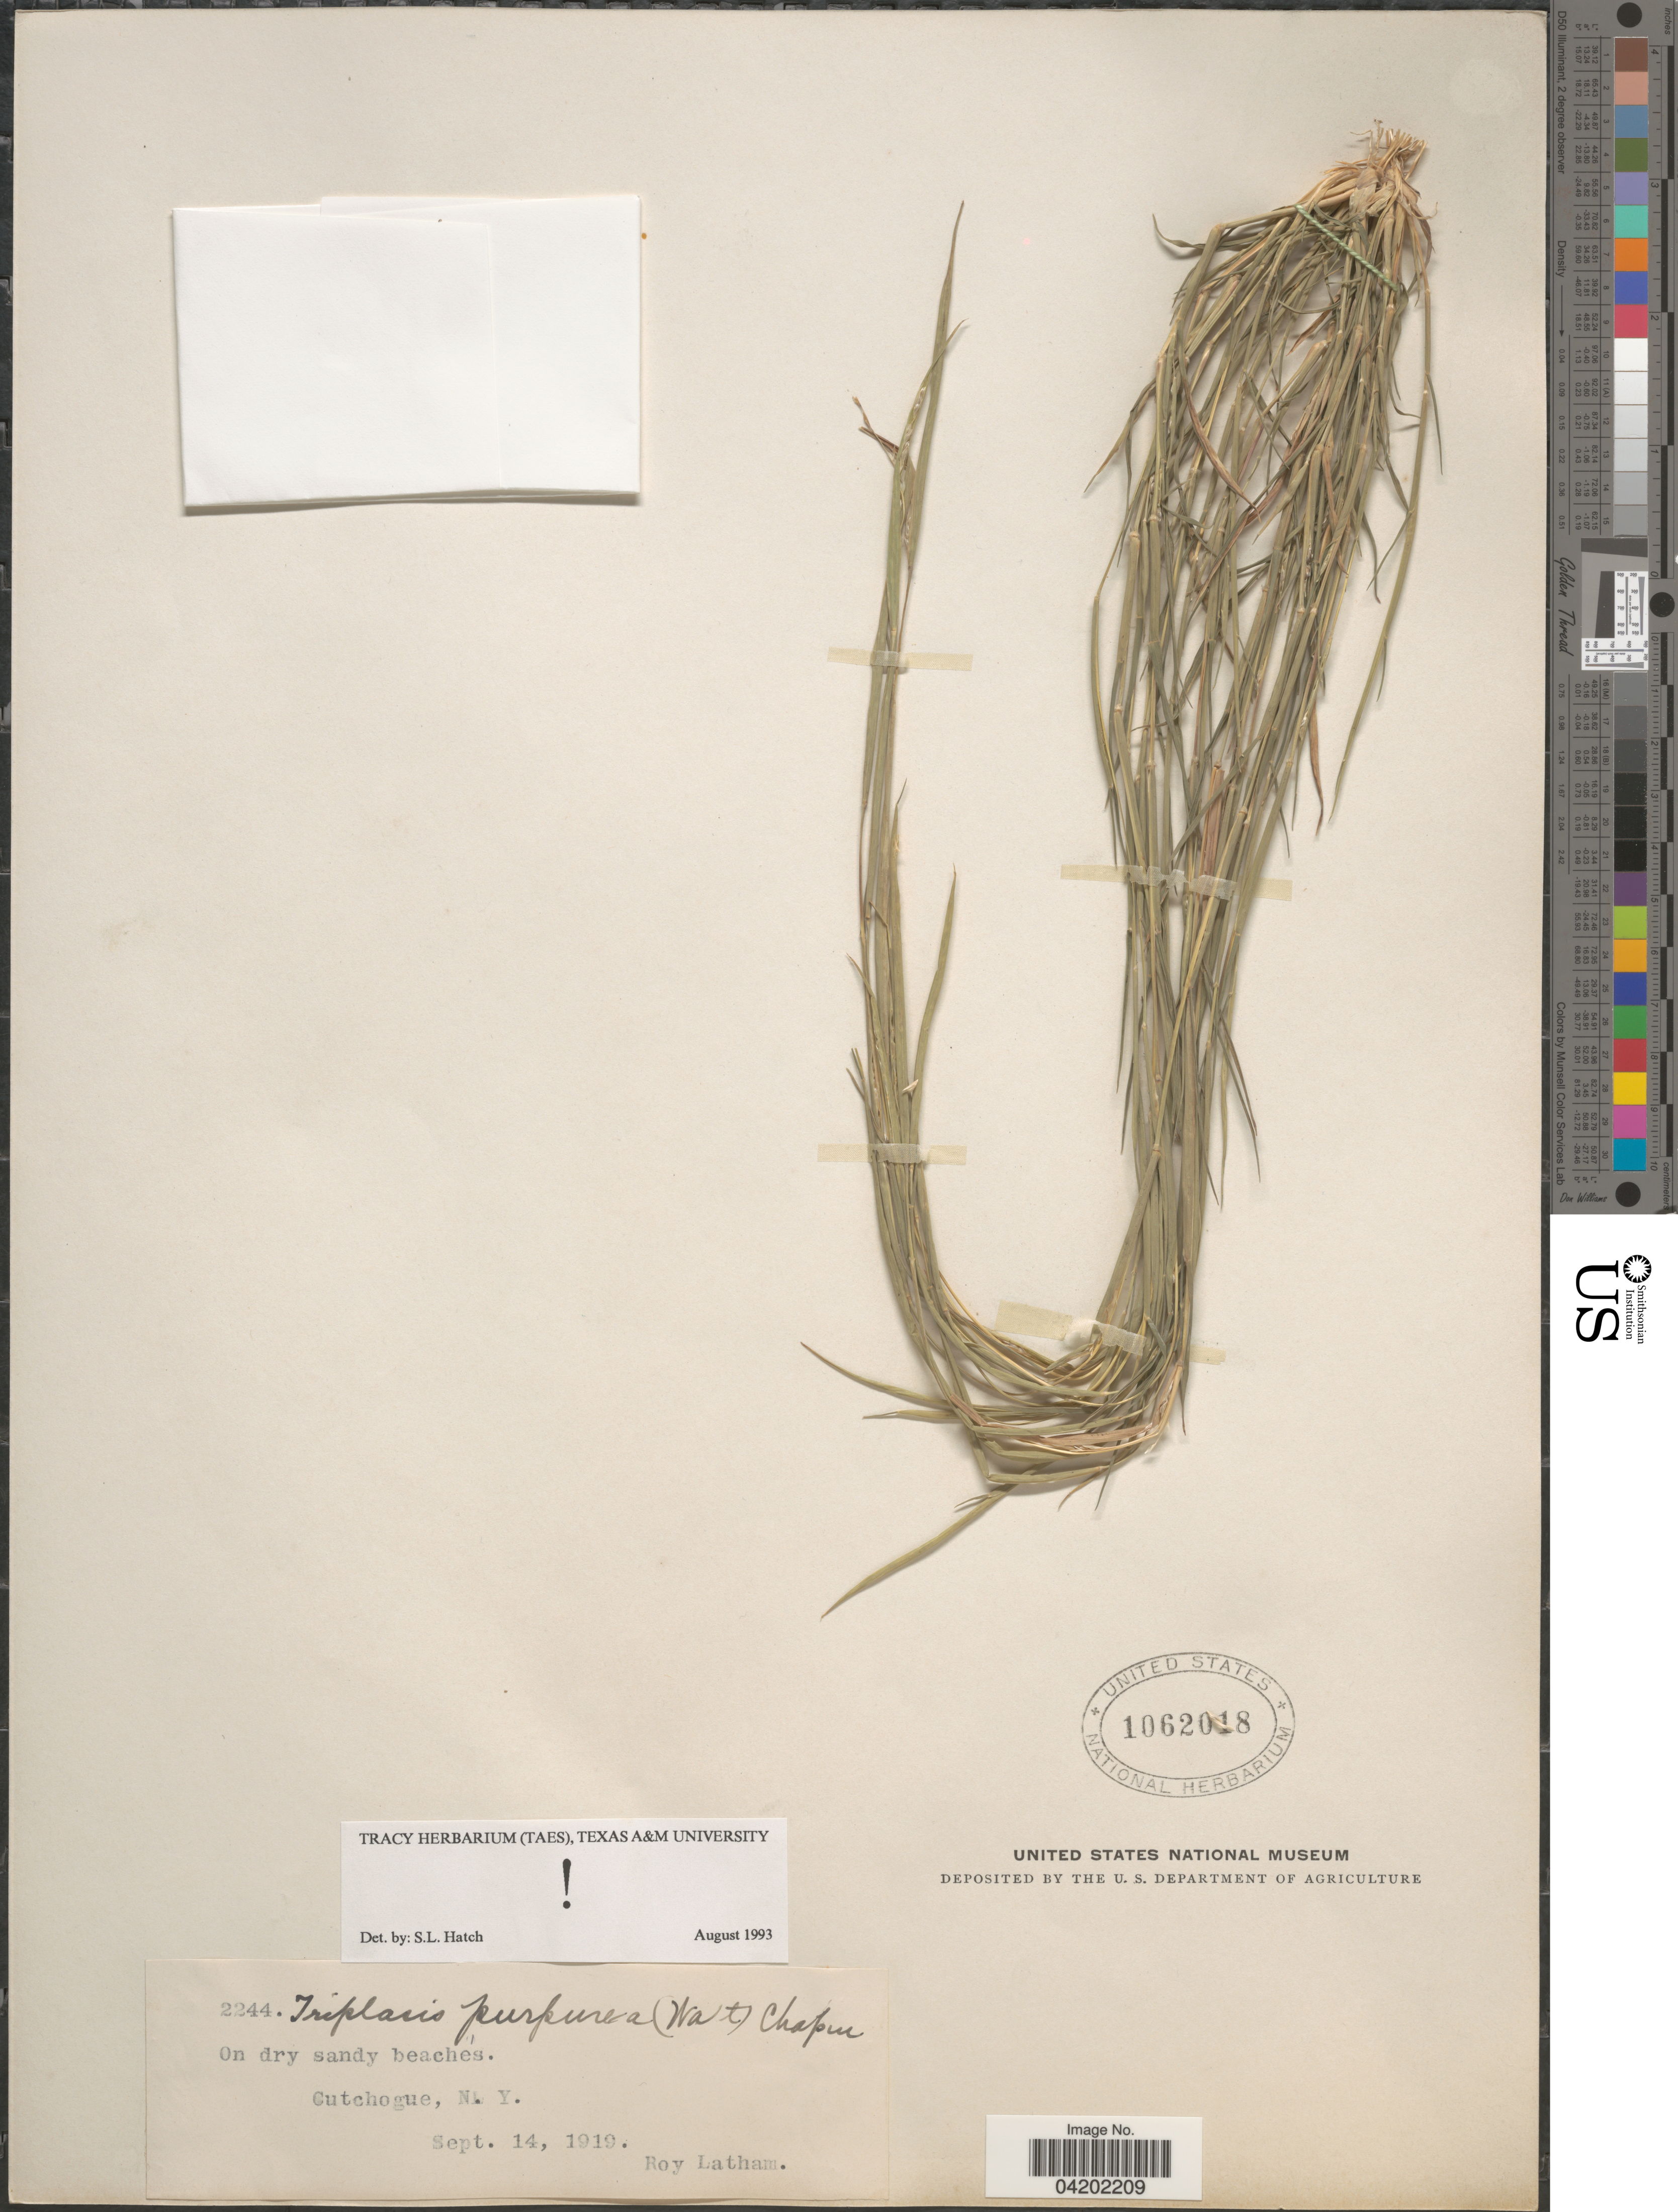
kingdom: Plantae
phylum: Tracheophyta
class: Liliopsida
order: Poales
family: Poaceae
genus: Triplasis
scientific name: Triplasis purpurea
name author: (Walter) Chapm.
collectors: R. Latham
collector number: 2244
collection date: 1919-09-14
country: United States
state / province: New York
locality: On dry sandy beaches. Cutchogue.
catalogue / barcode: US 1062018